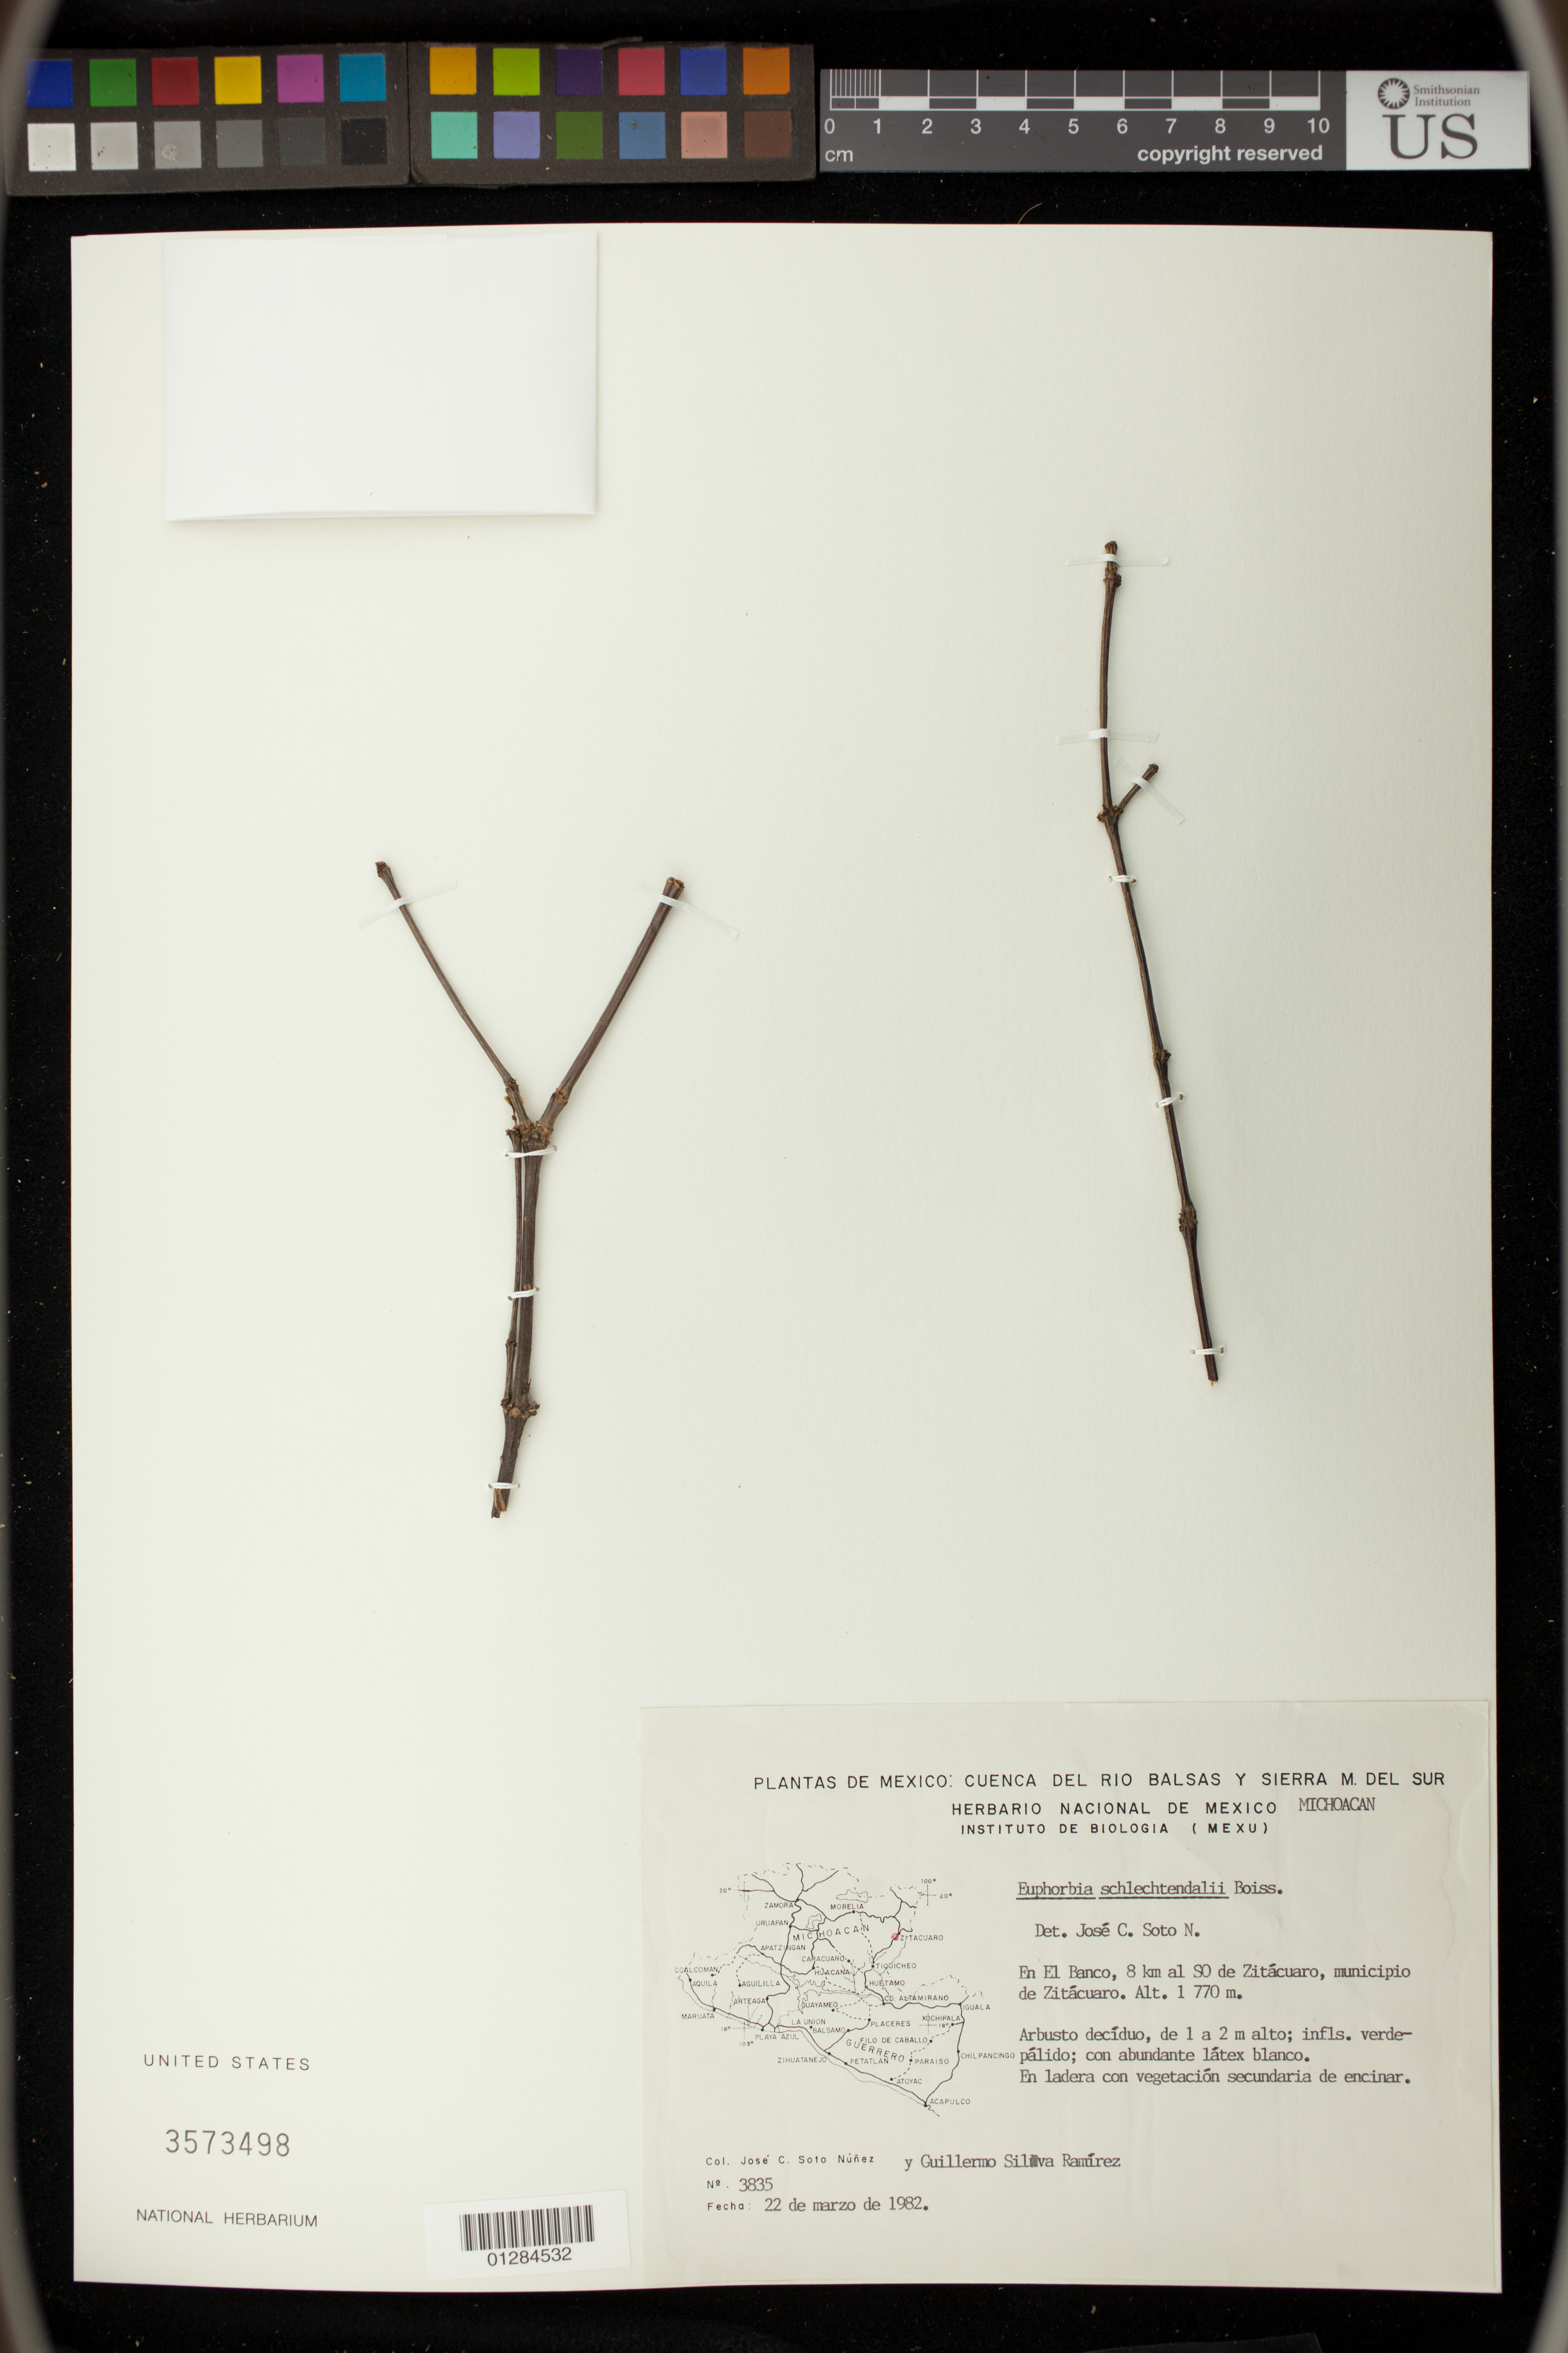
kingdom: Plantae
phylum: Tracheophyta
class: Magnoliopsida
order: Malpighiales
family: Euphorbiaceae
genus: Euphorbia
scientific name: Euphorbia schlechtendalii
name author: Boiss.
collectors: J. C. Soto Núñez & Ramírez, G.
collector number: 3835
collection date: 1982-03-22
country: Mexico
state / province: Michoacán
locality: En El Banco, 8 km al SO de Zitácuaro, municipio de Zitácuaro.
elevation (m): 1770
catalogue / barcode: US 3573498